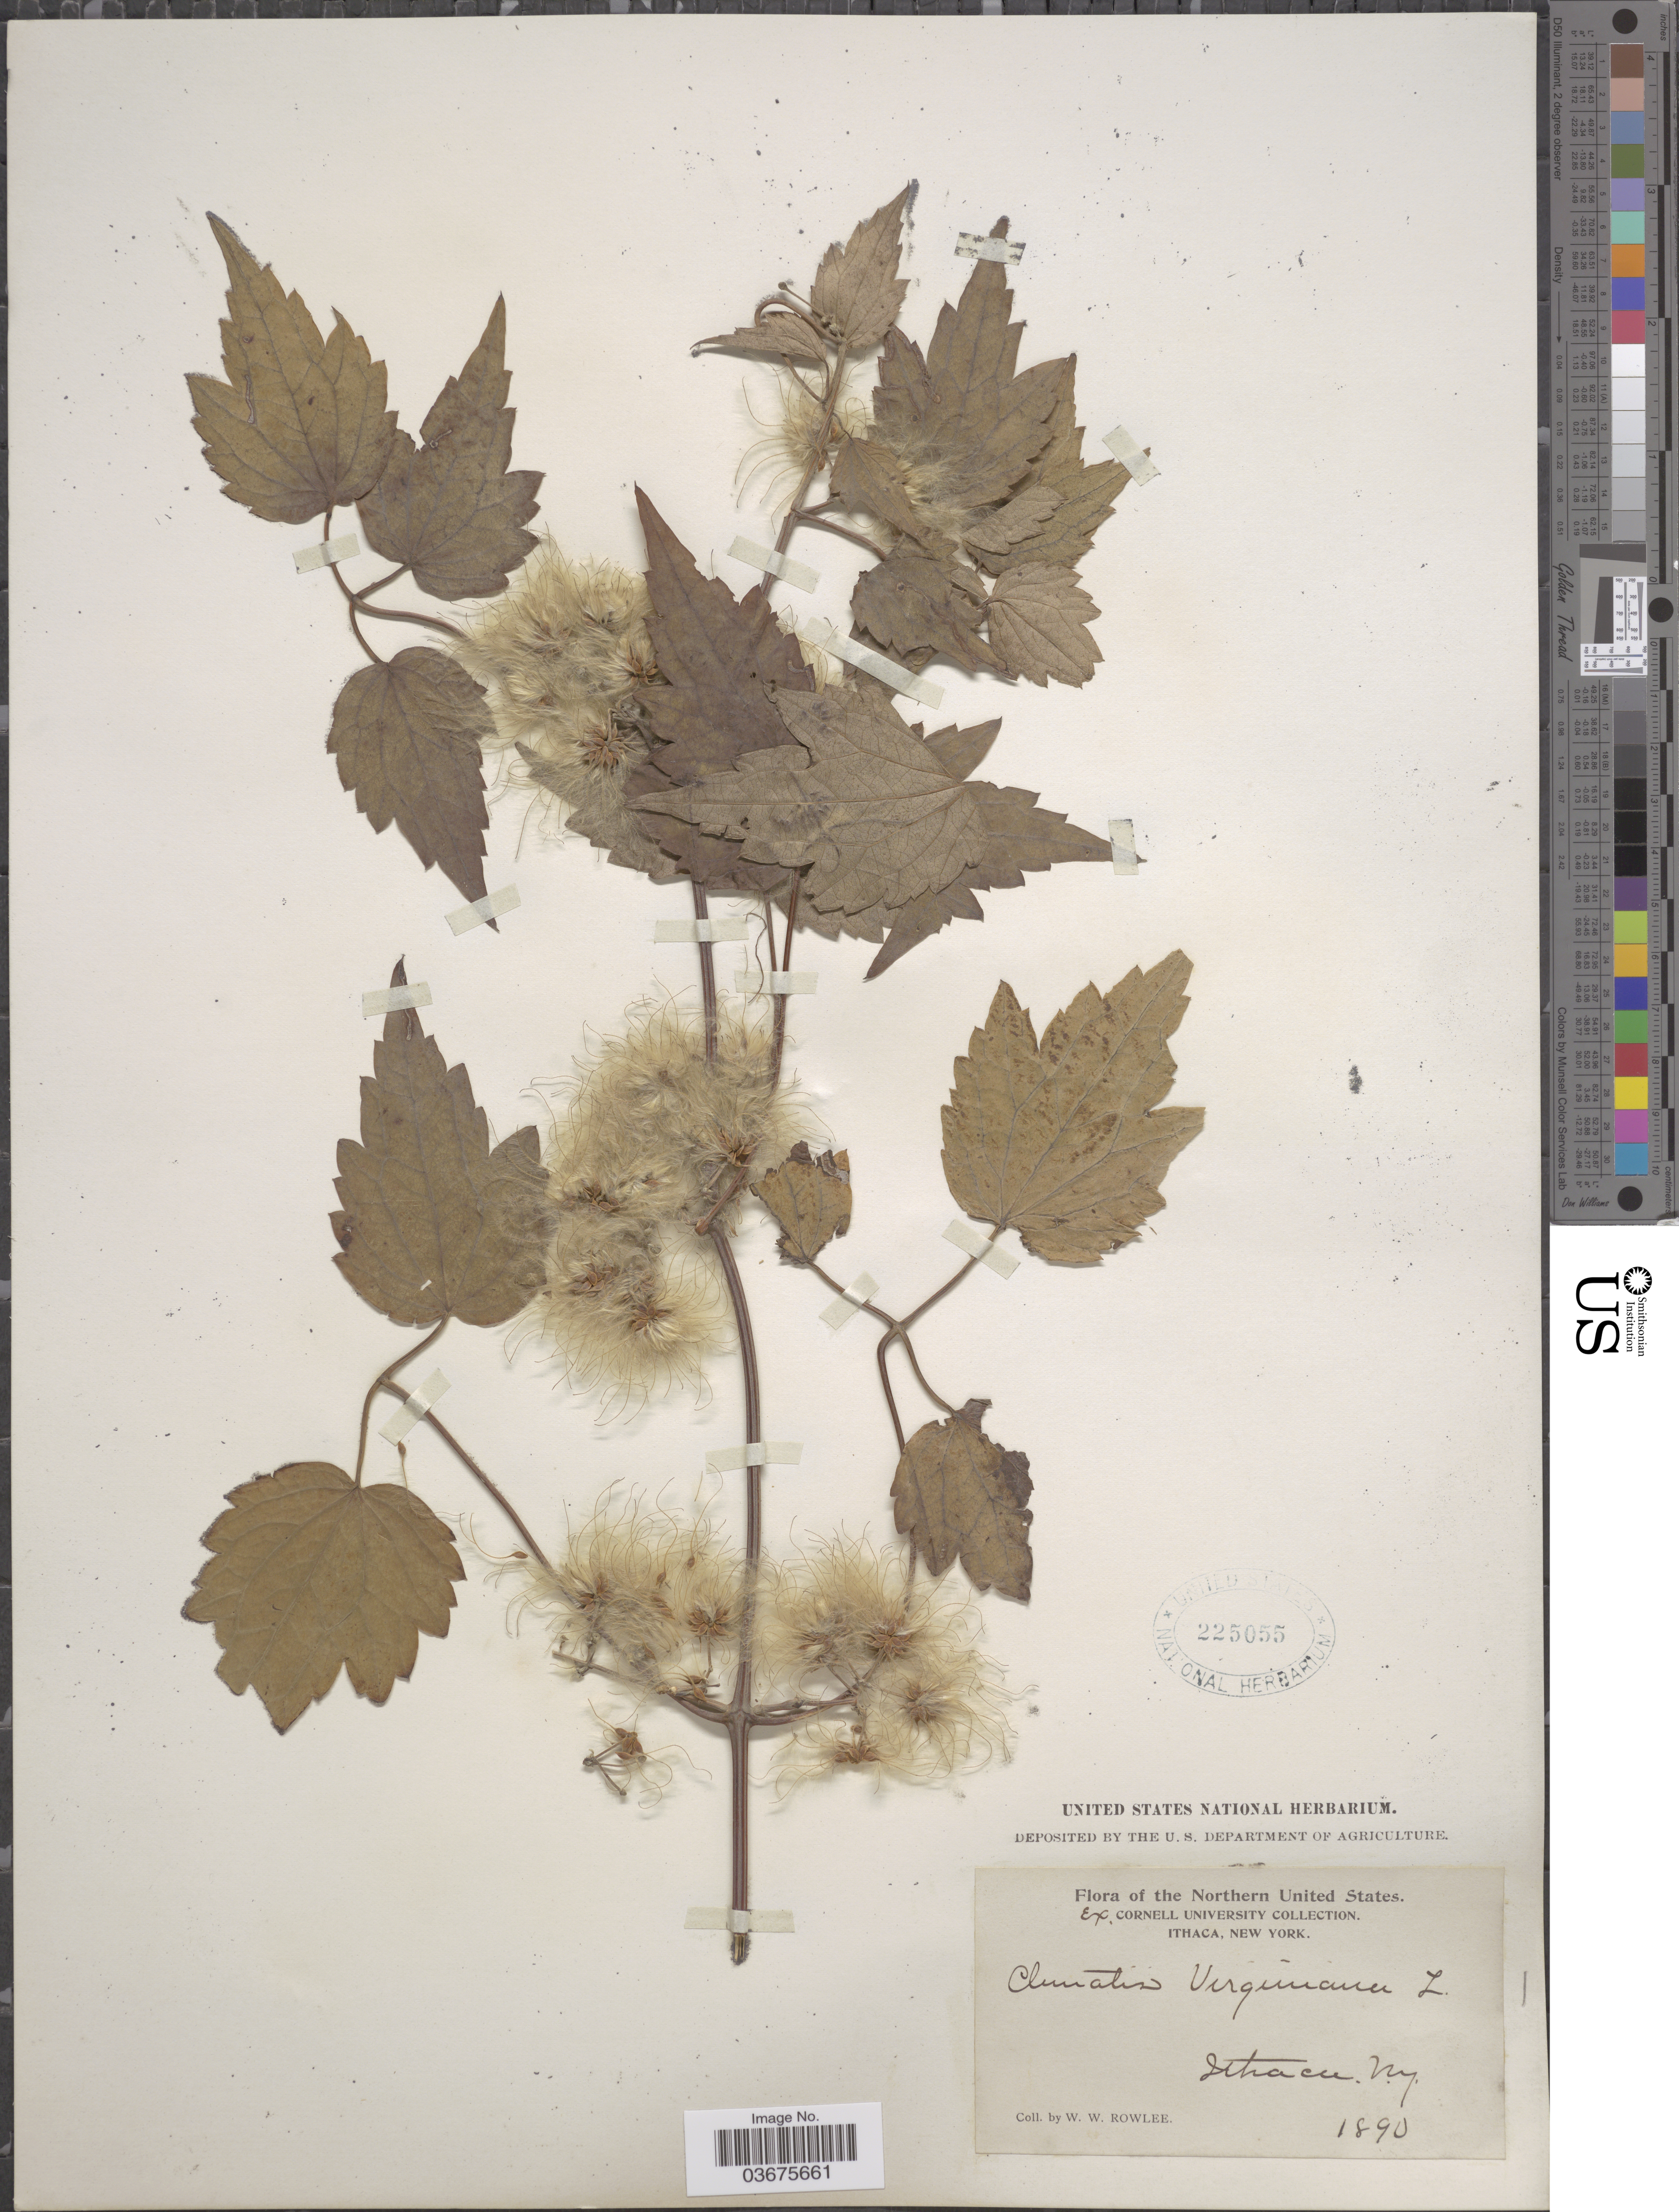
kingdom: Plantae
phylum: Tracheophyta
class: Magnoliopsida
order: Ranunculales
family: Ranunculaceae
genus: Clematis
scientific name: Clematis virginiana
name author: L.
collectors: W. W. Rowlee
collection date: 1890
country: United States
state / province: New York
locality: Ithaca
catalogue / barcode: US 225055